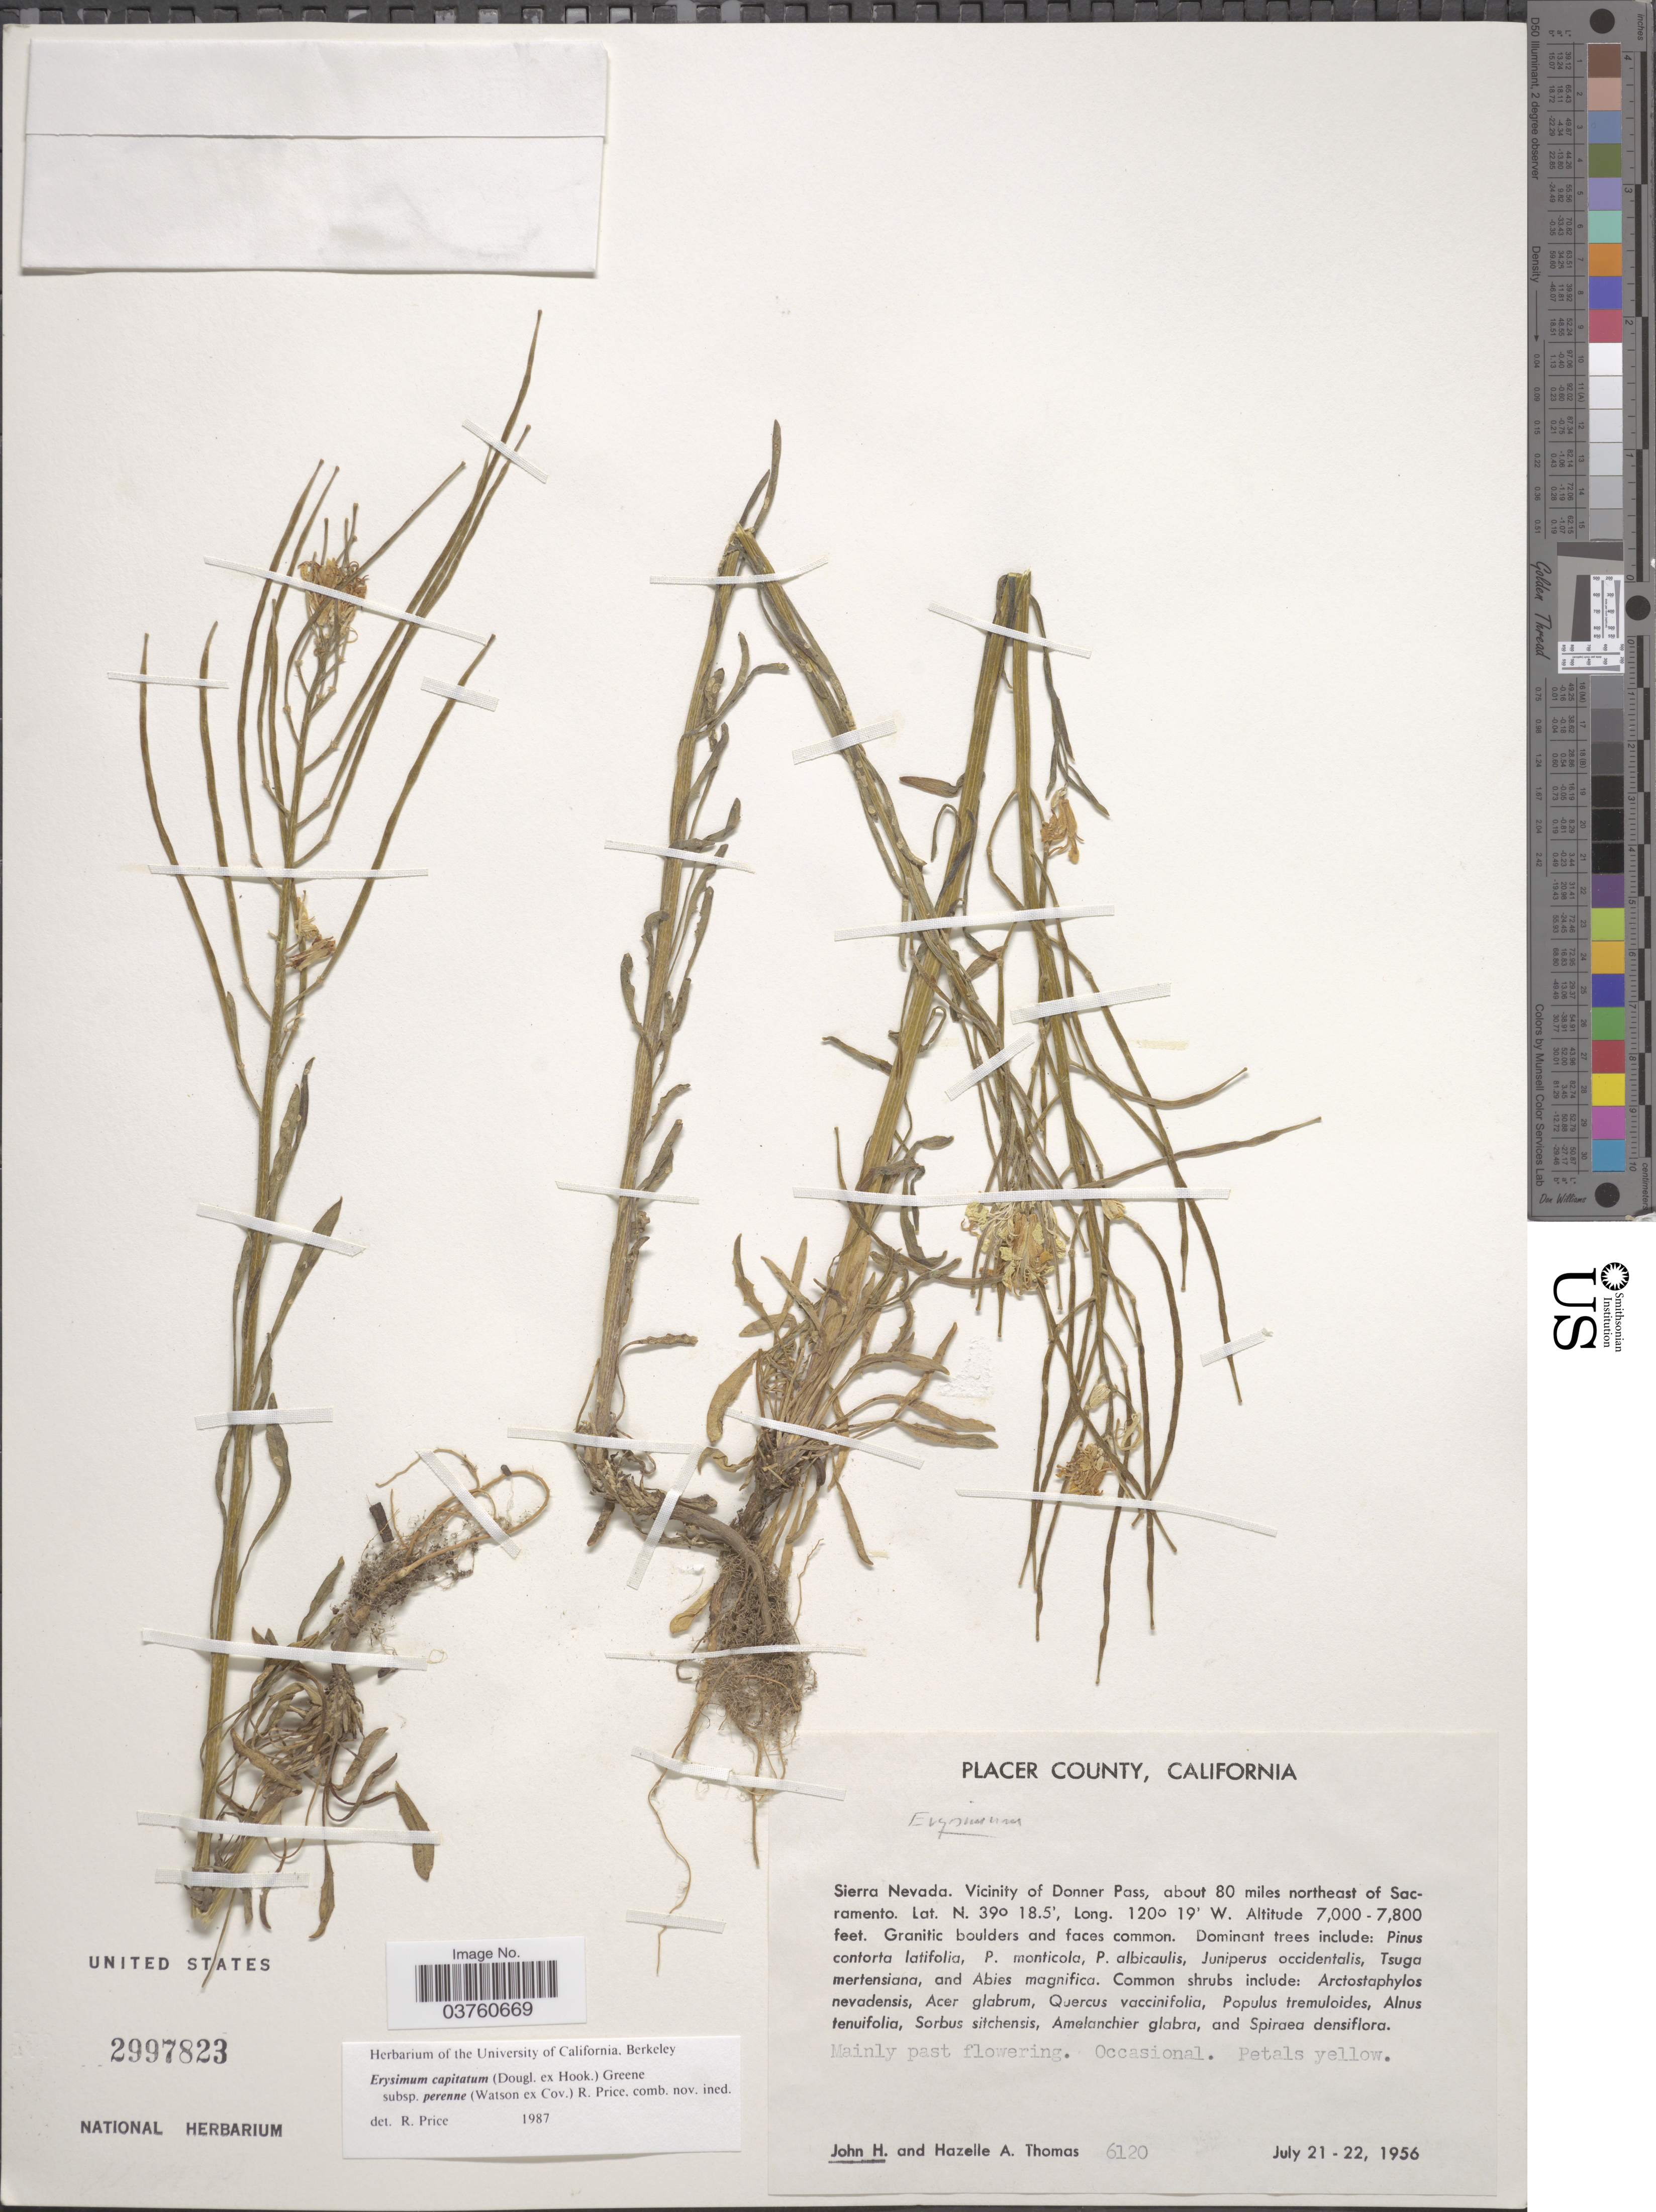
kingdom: Plantae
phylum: Tracheophyta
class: Magnoliopsida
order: Brassicales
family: Brassicaceae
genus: Erysimum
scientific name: Erysimum capitatum var. perenne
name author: (S. Watson ex Coville) R.J. Davis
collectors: J. H. Thomas & H. Thomas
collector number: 6120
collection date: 1956-07-21/1956-07-22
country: United States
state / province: California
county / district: Placer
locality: Placer County. Sierra Nevada. Vicinity of Donner Pass, about 80 miles northeast of Sacramento.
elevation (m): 2134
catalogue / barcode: US 2997823